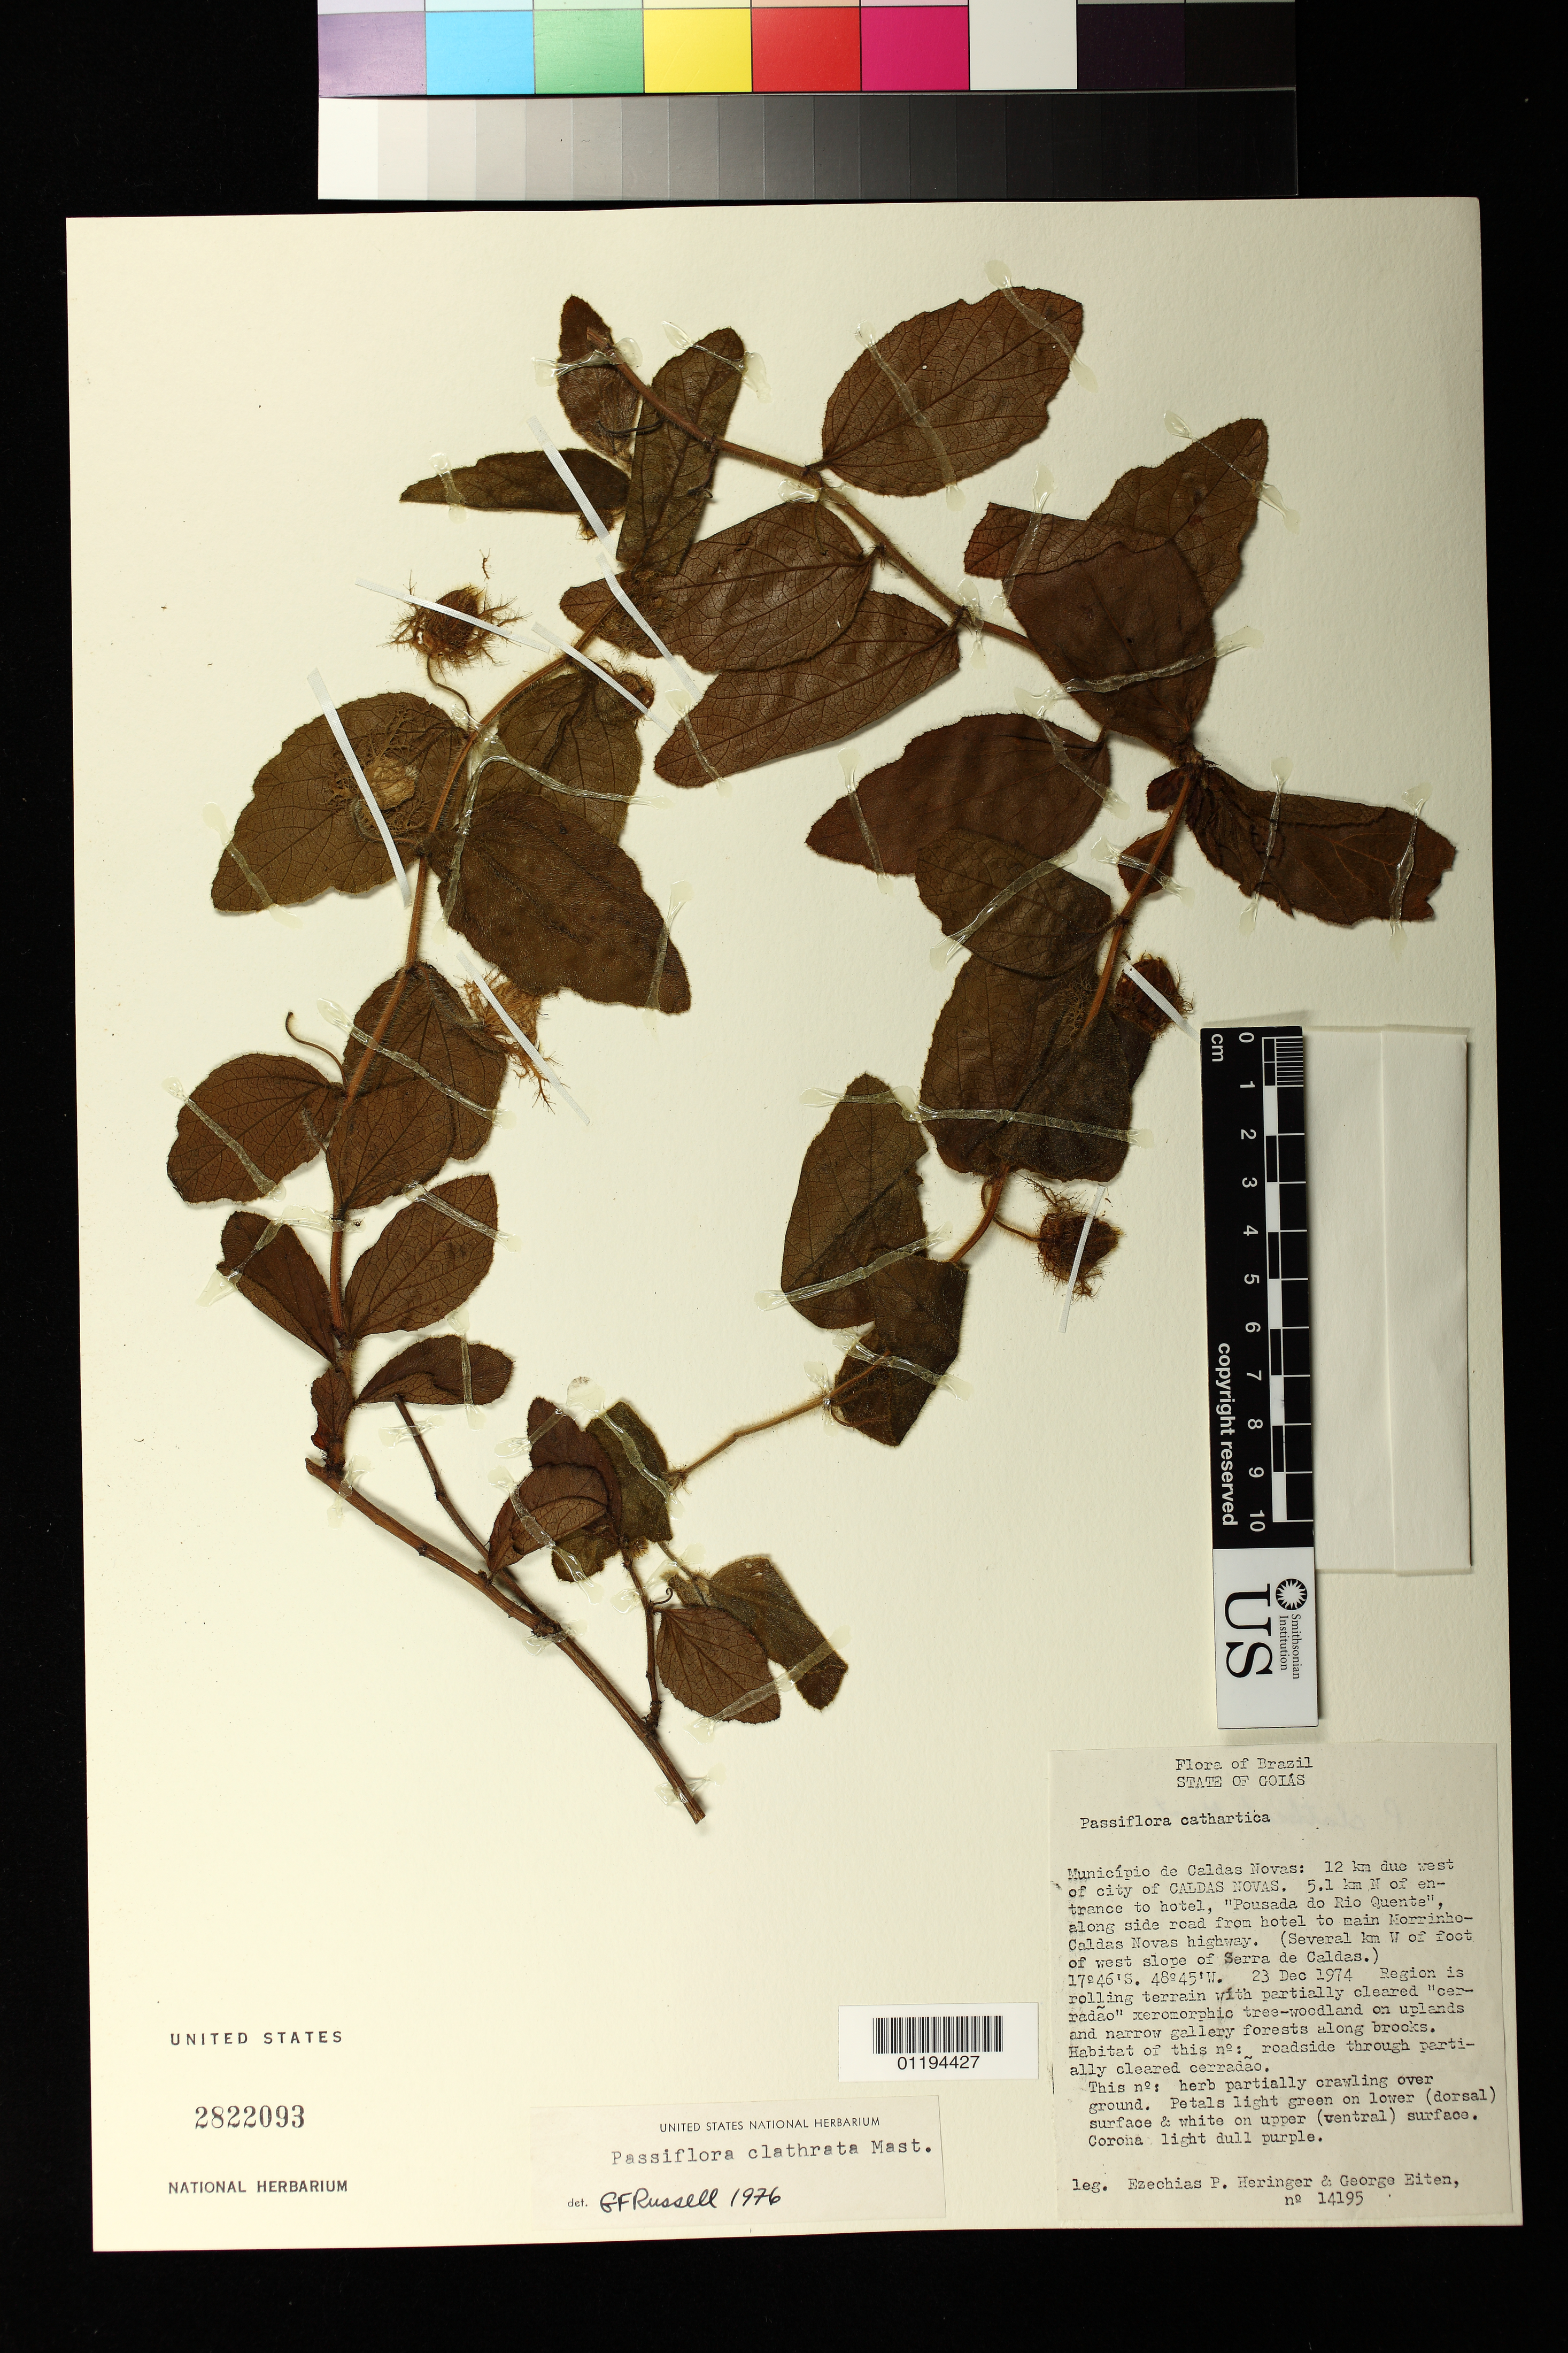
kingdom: Plantae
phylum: Tracheophyta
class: Magnoliopsida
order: Malpighiales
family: Passifloraceae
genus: Passiflora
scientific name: Passiflora clathrata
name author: Mast.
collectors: E. P. Heringer & G. Eiten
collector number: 14195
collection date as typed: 23 Dec 1974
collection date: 1974-12-23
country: Brazil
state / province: Goiás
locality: Municipio de Caldas Novas: 12 km due west of city of CALDAS NOVAS. 5.1 km N of entrance to hotel, "Pousada do Rio Quente", along side road from hotel to main Norrinho-Caldas Novas highway. (Several km W of foot of west slope of Serra de Caldas.)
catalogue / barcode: US 2822093